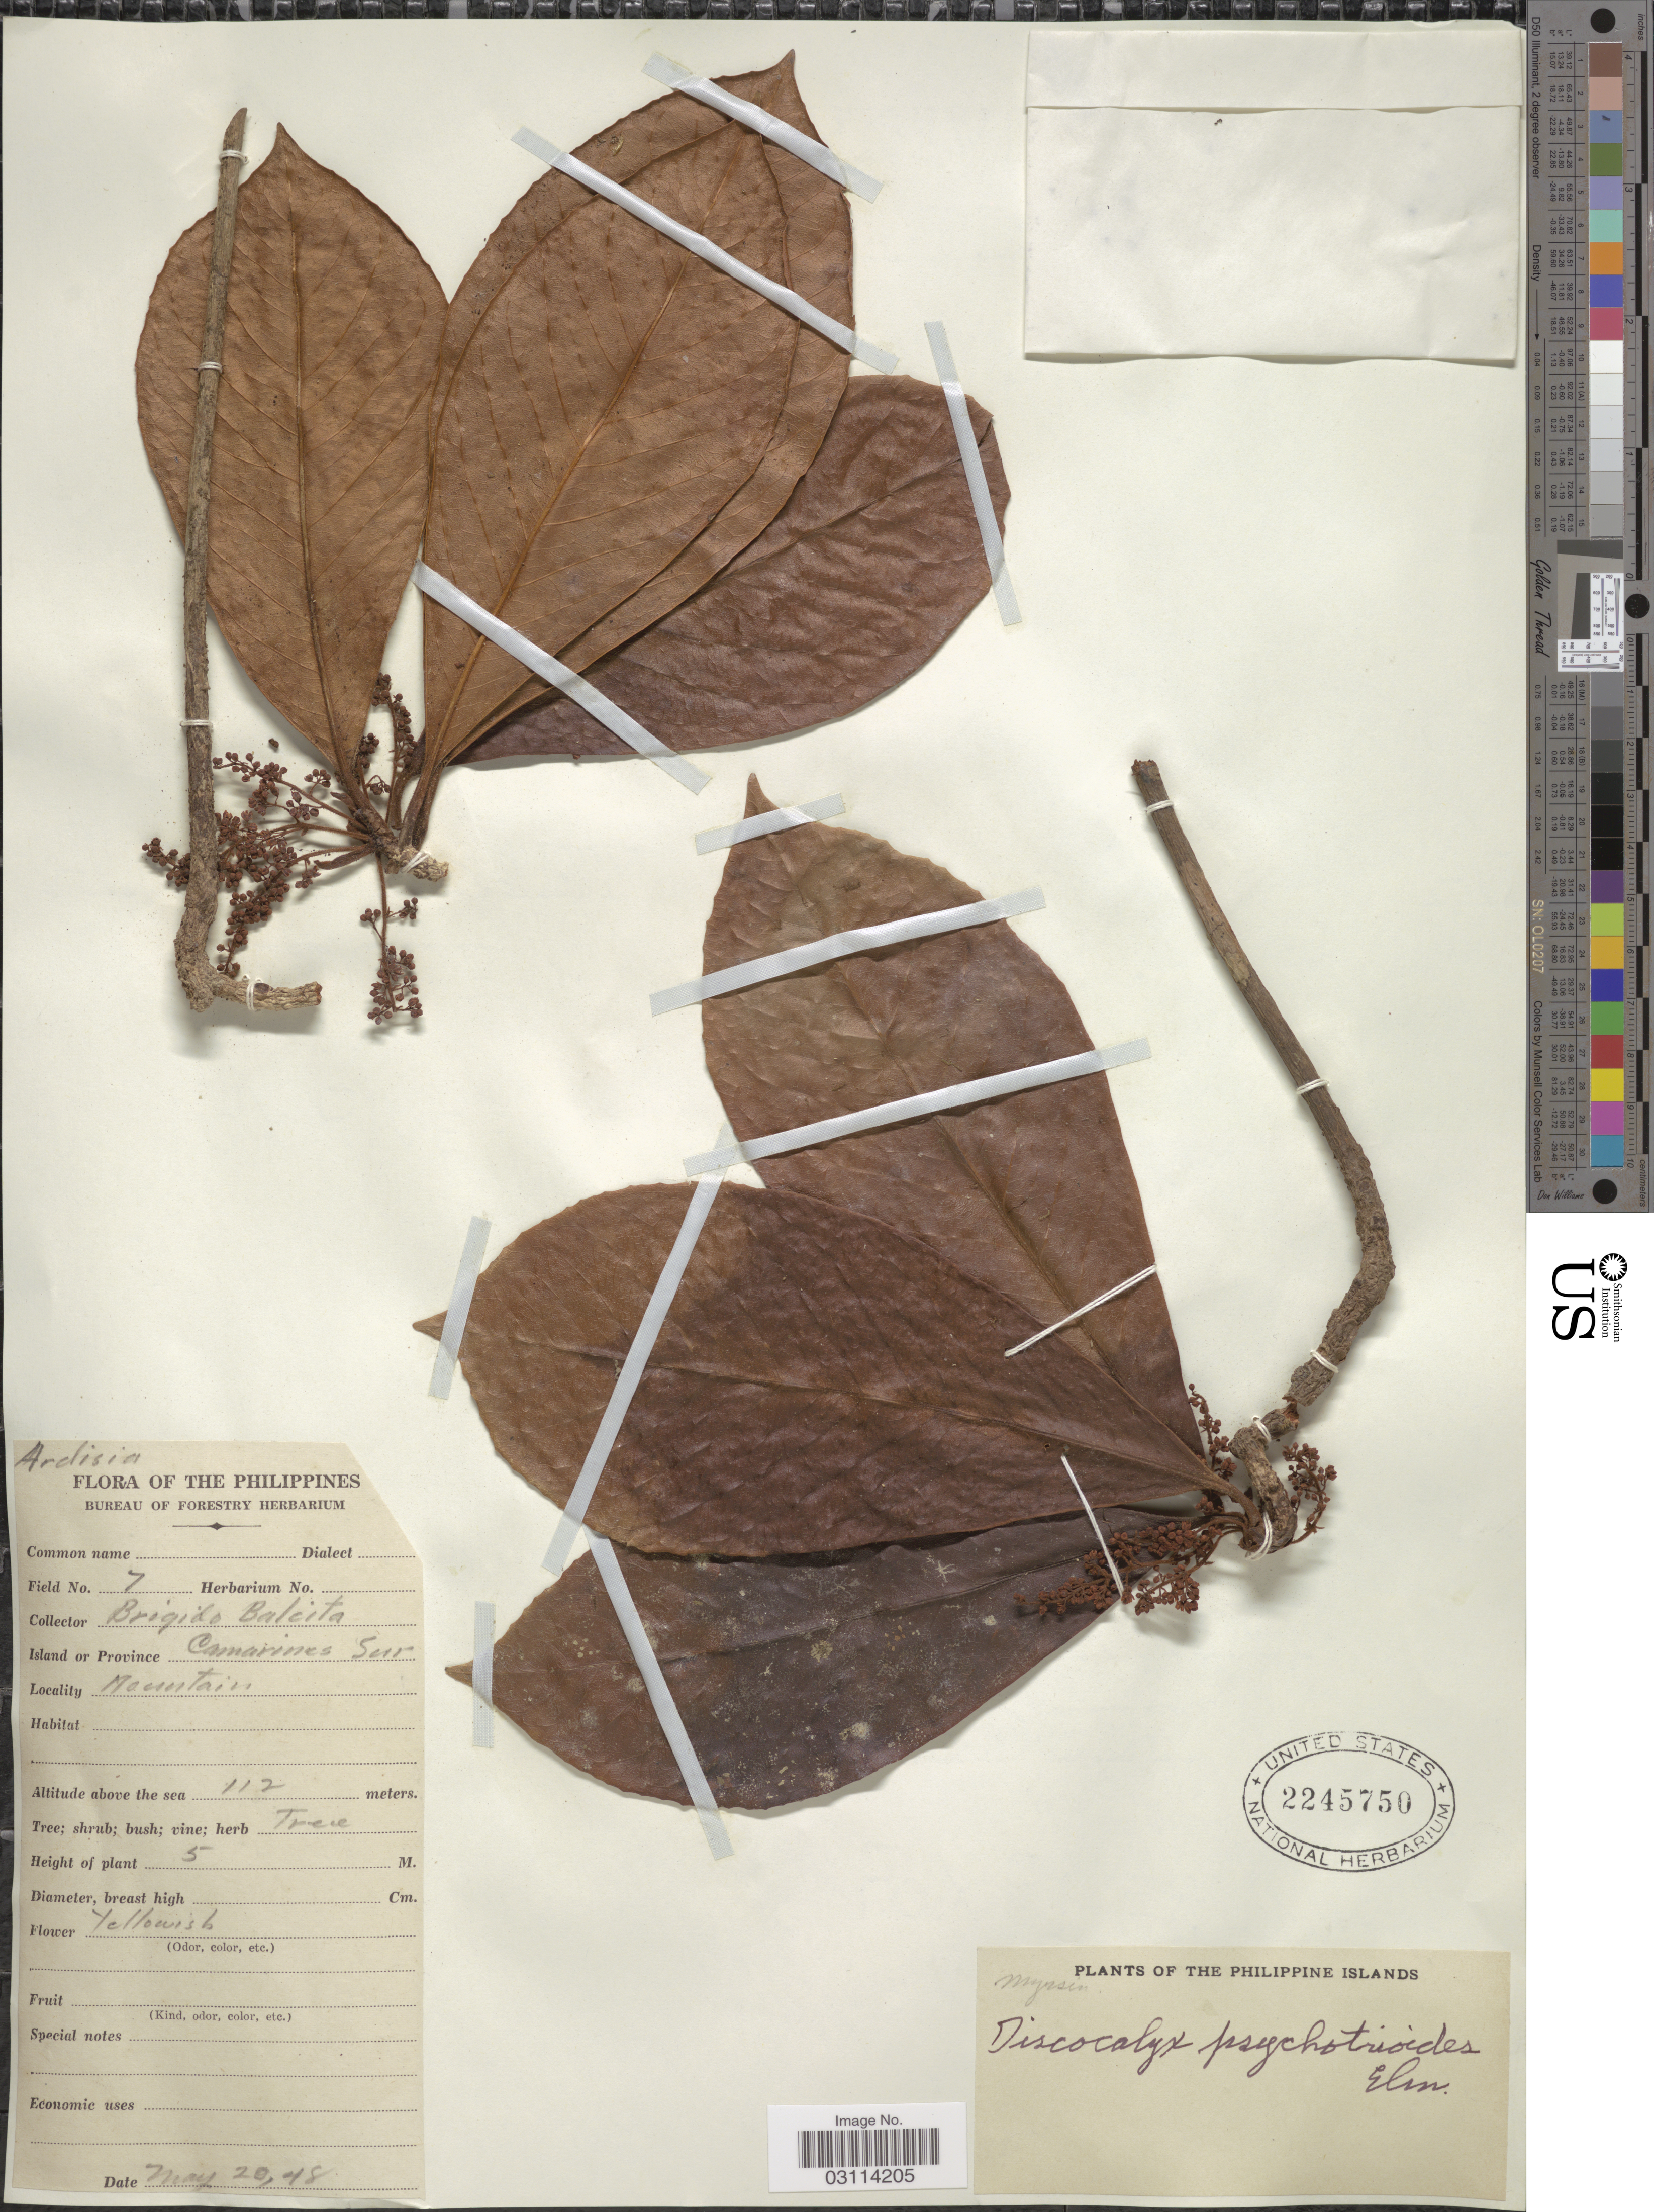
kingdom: Plantae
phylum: Tracheophyta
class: Magnoliopsida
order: Ericales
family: Primulaceae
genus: Discocalyx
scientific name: Discocalyx psychotrioides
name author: Elmer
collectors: B. Balcita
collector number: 7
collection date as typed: Transcribed d/m/y: 20/5/48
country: Philippines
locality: Island or Province Camarines Sur.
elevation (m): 112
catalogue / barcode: US 2245750